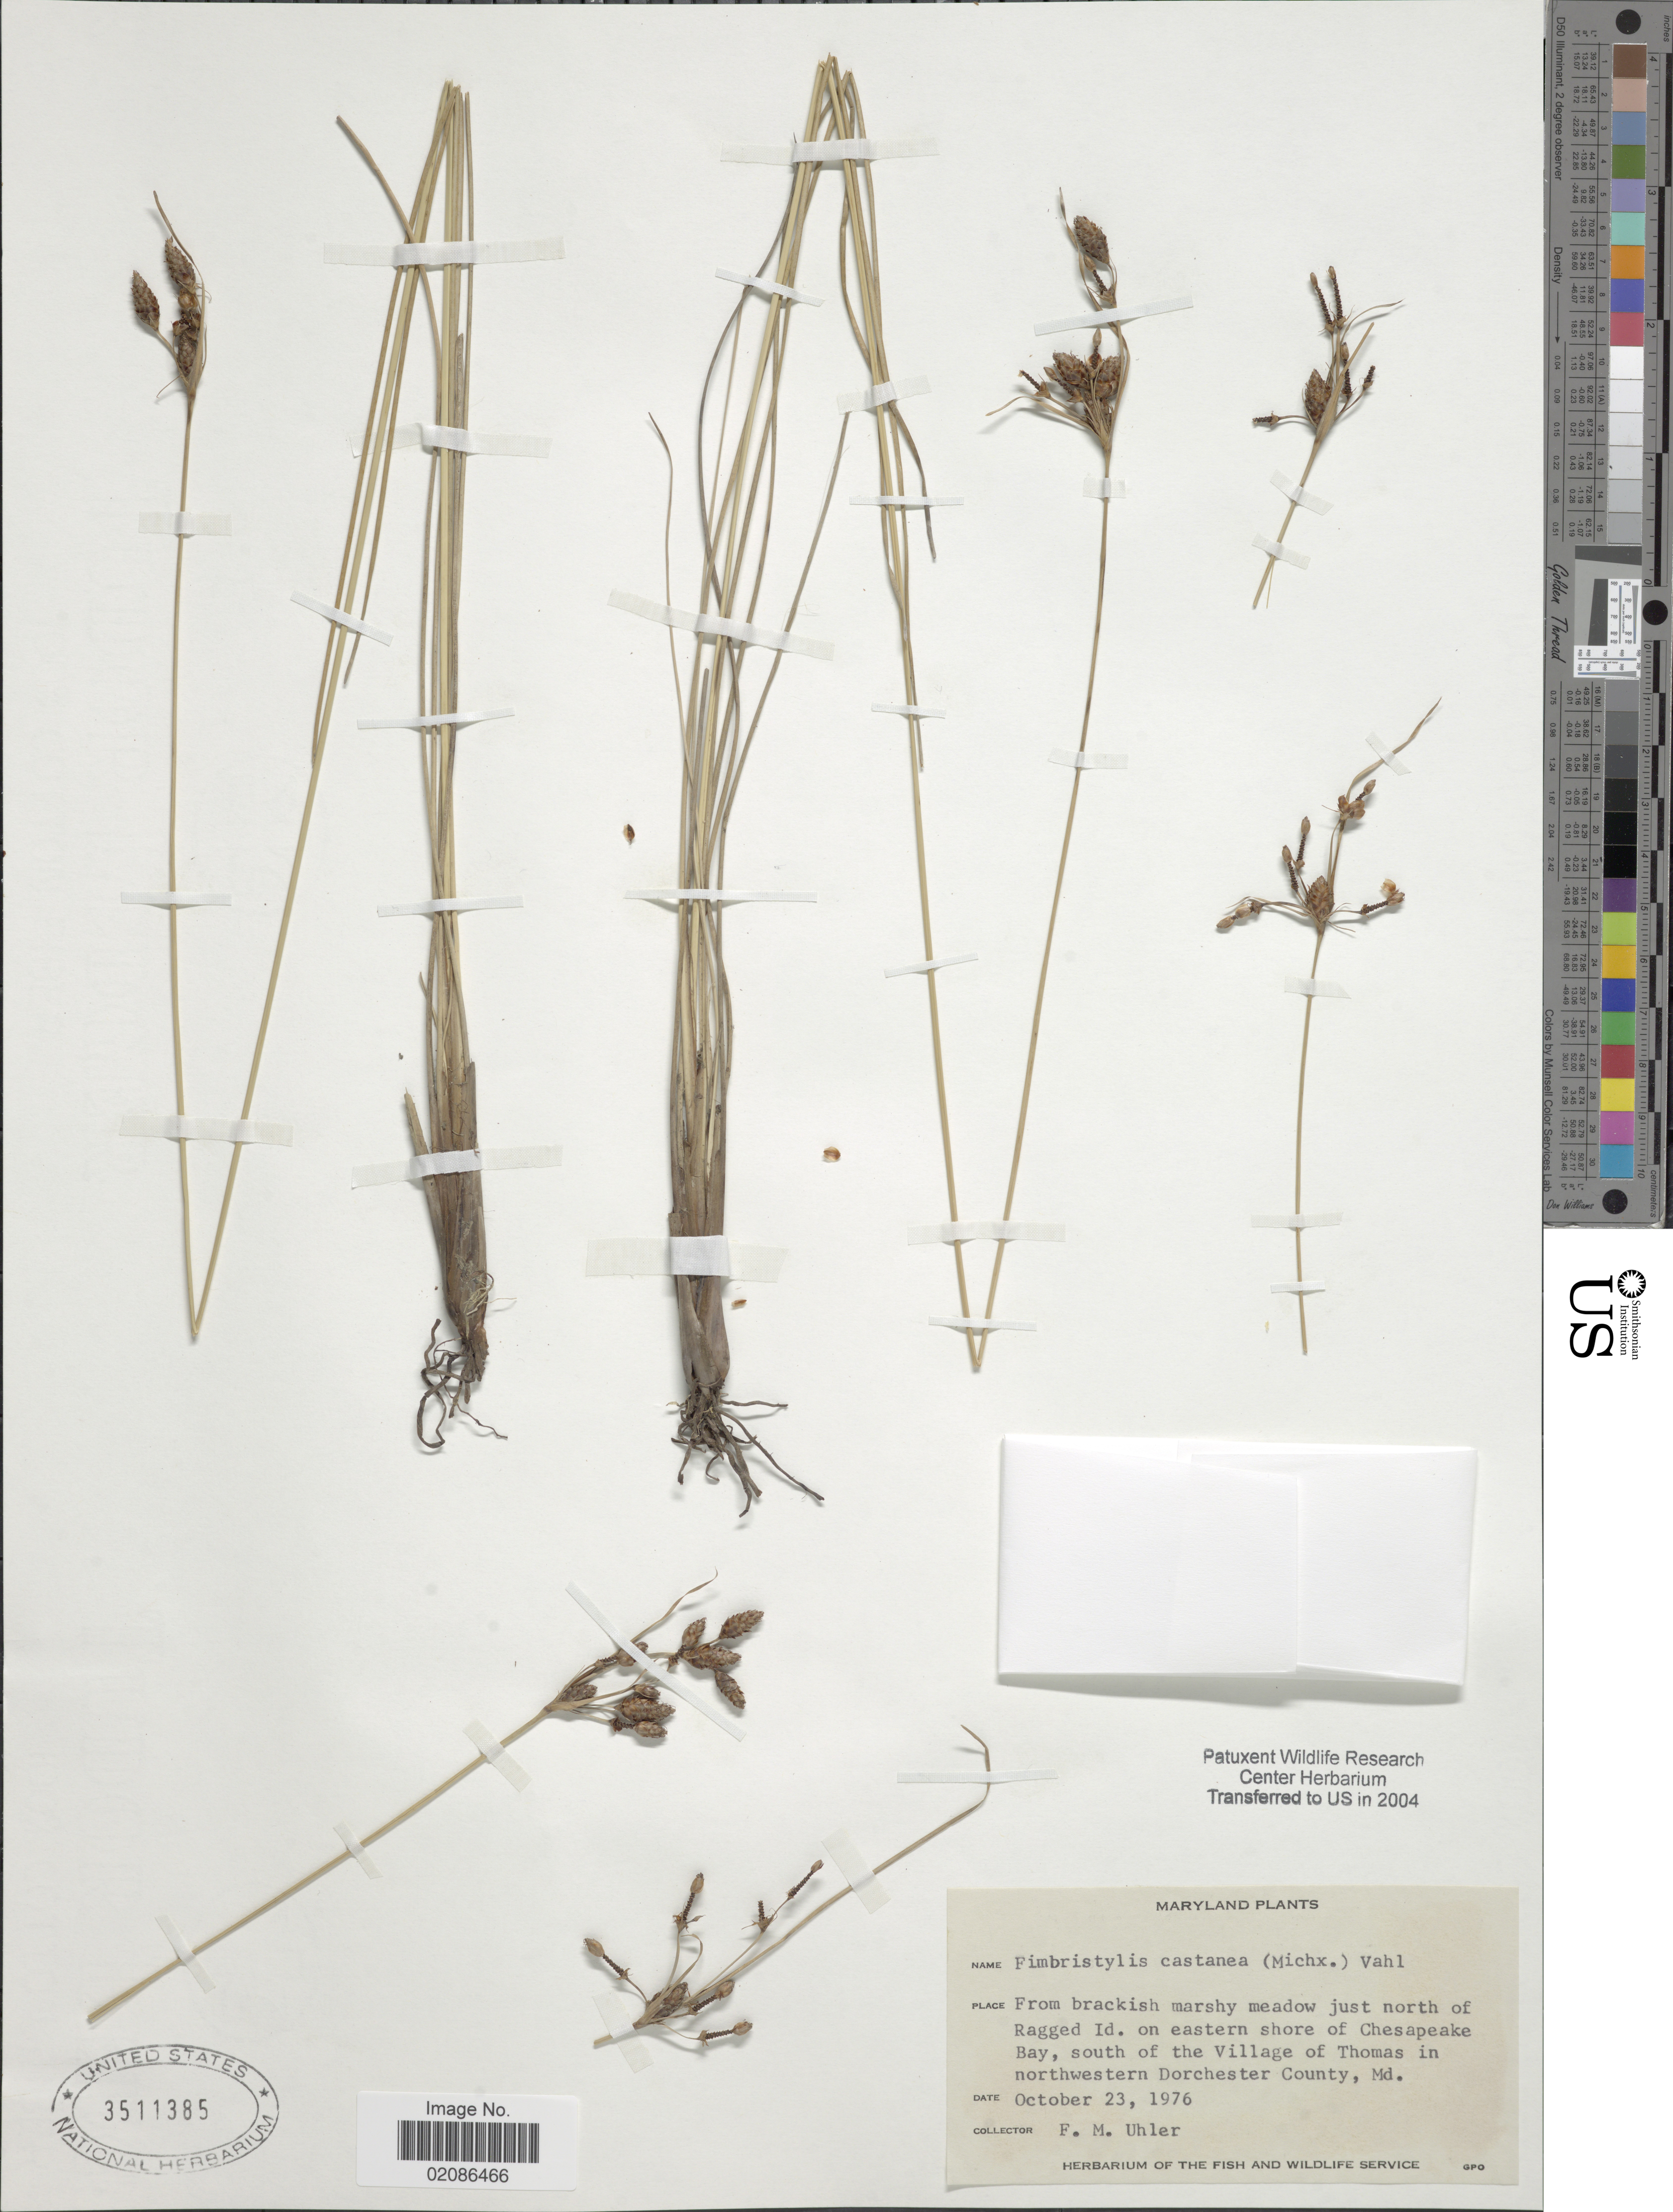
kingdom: Plantae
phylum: Tracheophyta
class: Liliopsida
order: Poales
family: Cyperaceae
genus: Fimbristylis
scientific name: Fimbristylis castanea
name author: (Michx.) Vahl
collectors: F. M. Uhler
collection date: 1976-10-23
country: United States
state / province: Maryland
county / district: Dorchester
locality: From brackish marshy meadow just north of Ragged Id. on eastern shore of Chesapeake Bay, south of the Village of Thomas in northwestern Dorchester County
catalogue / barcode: US 3511385